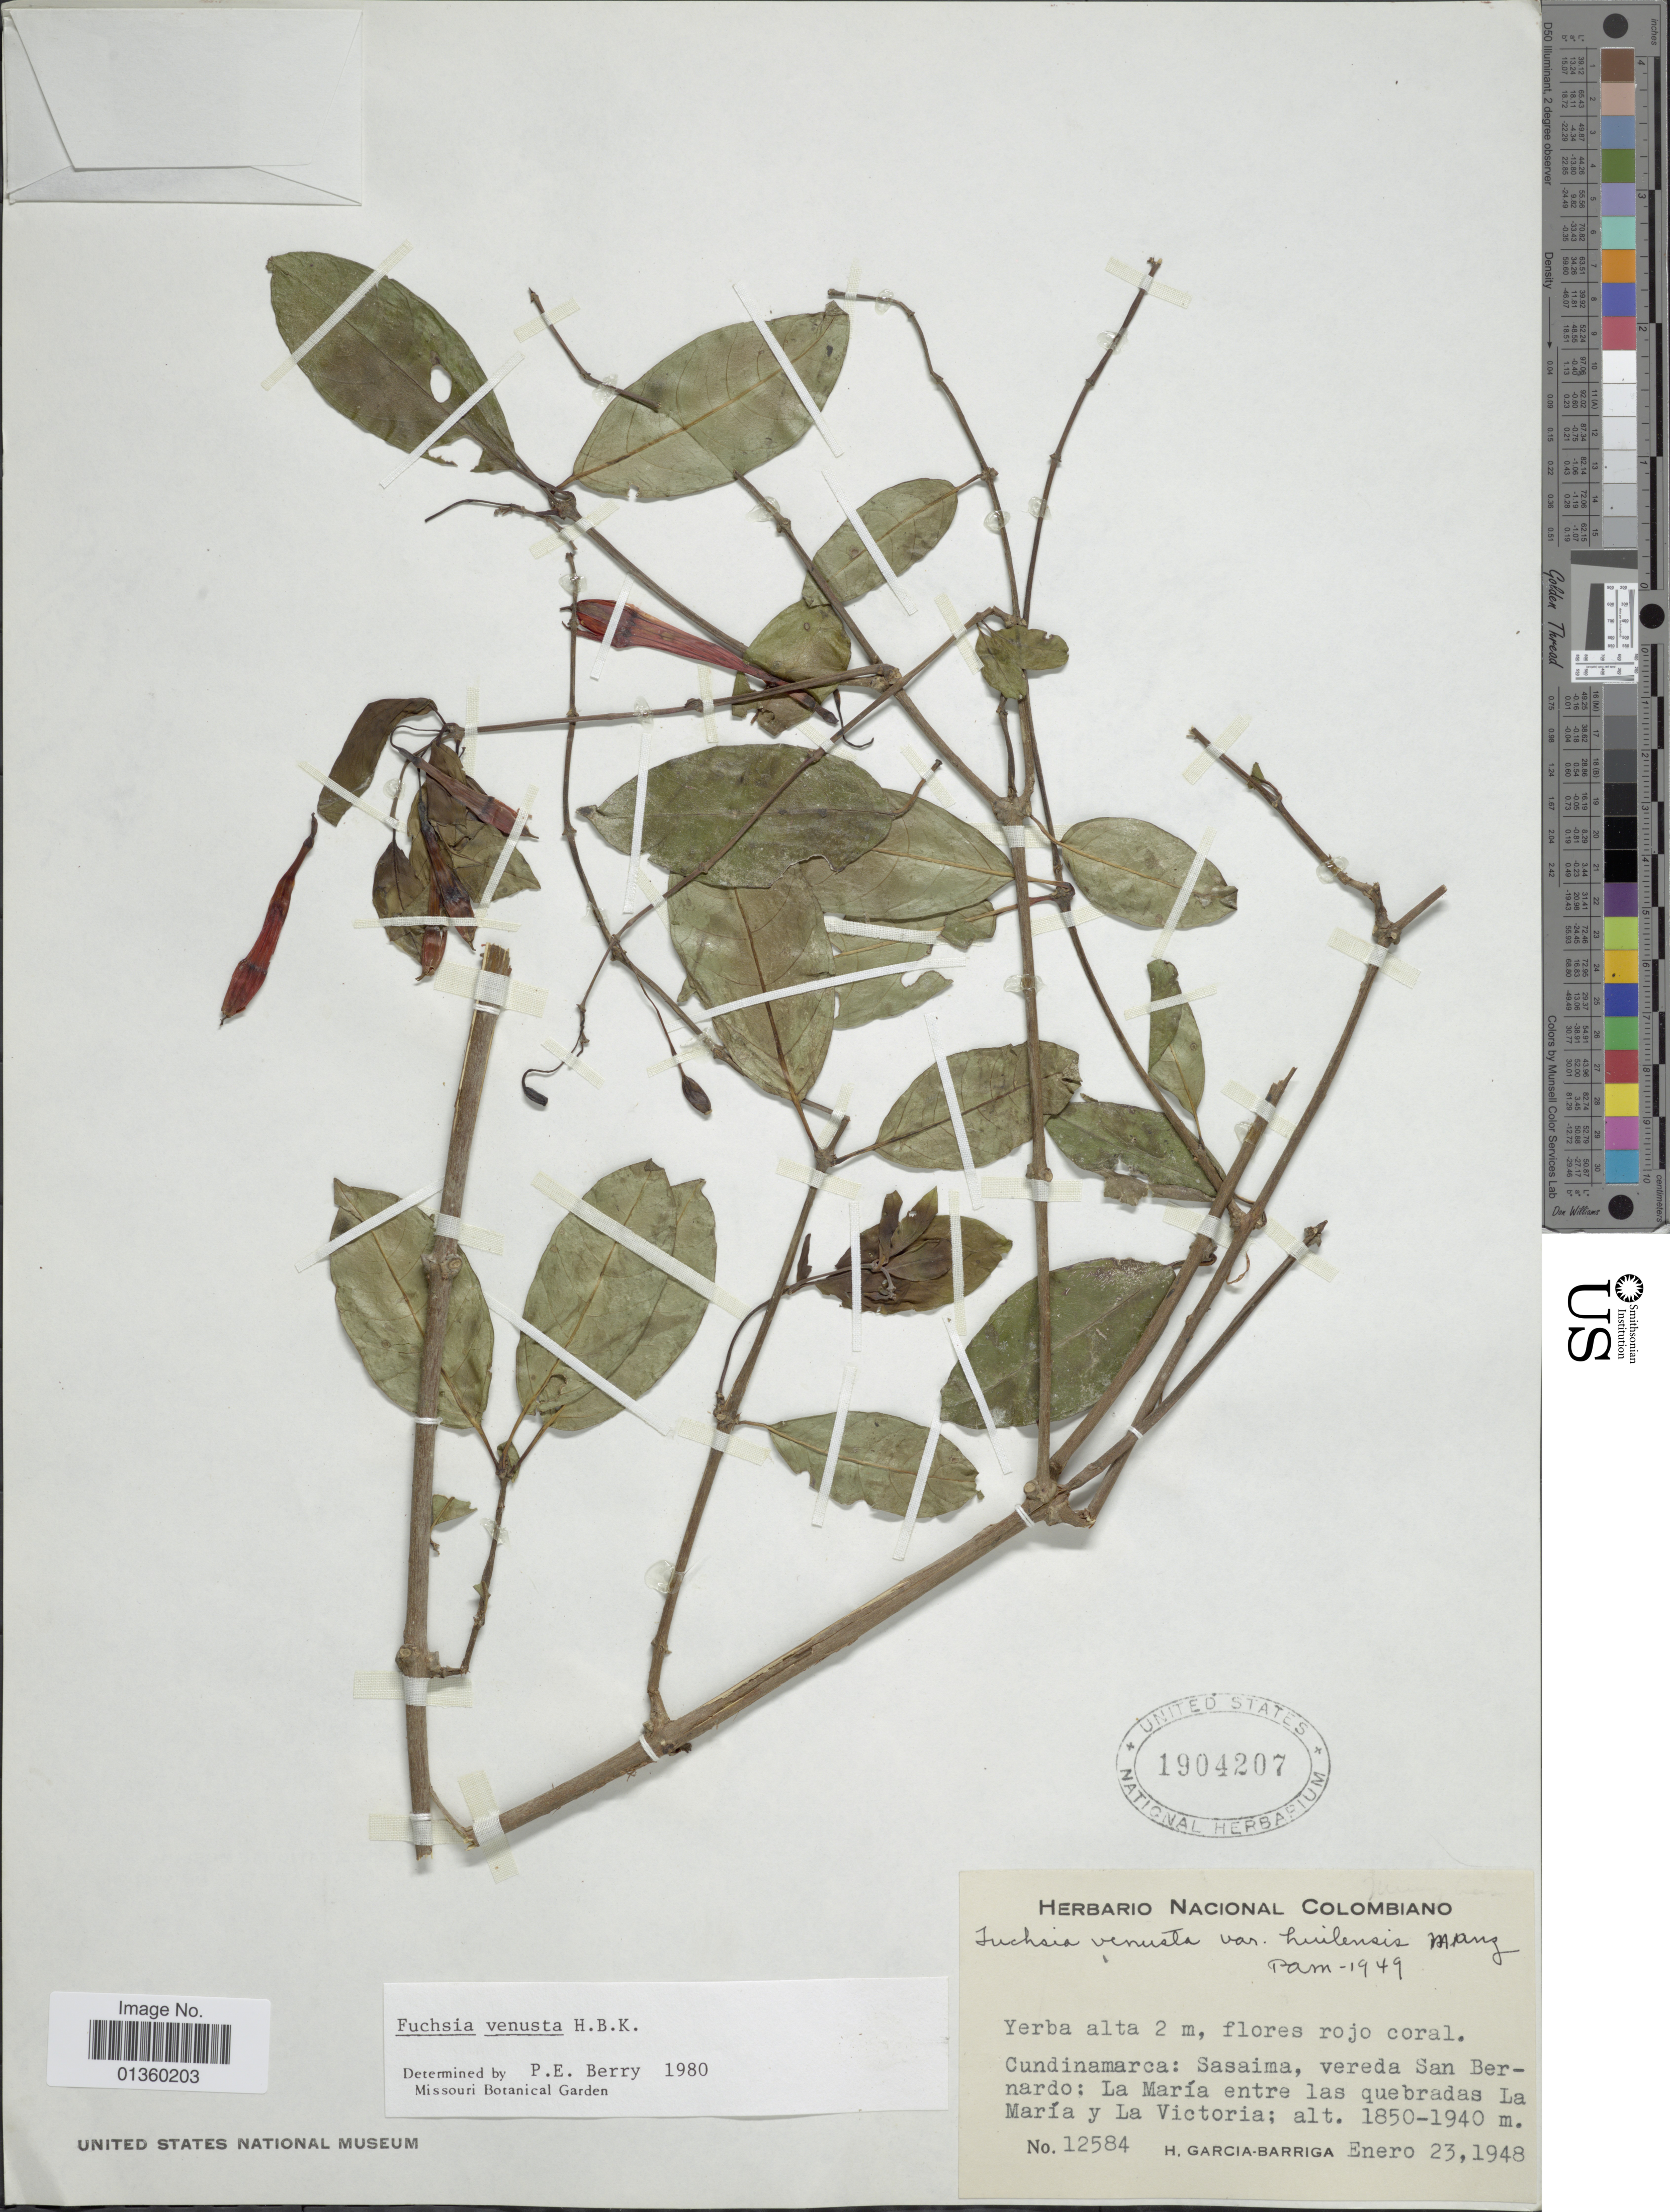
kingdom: Plantae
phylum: Tracheophyta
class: Magnoliopsida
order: Myrtales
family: Onagraceae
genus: Fuchsia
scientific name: Fuchsia venusta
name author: Kunth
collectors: H. García Barriga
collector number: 12584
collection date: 1948-01-23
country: Colombia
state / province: Cundinamarca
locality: Sasaima, vereda San Bernardo: La María entre las quebradas La María y La Victoria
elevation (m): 1850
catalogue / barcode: US 1904207